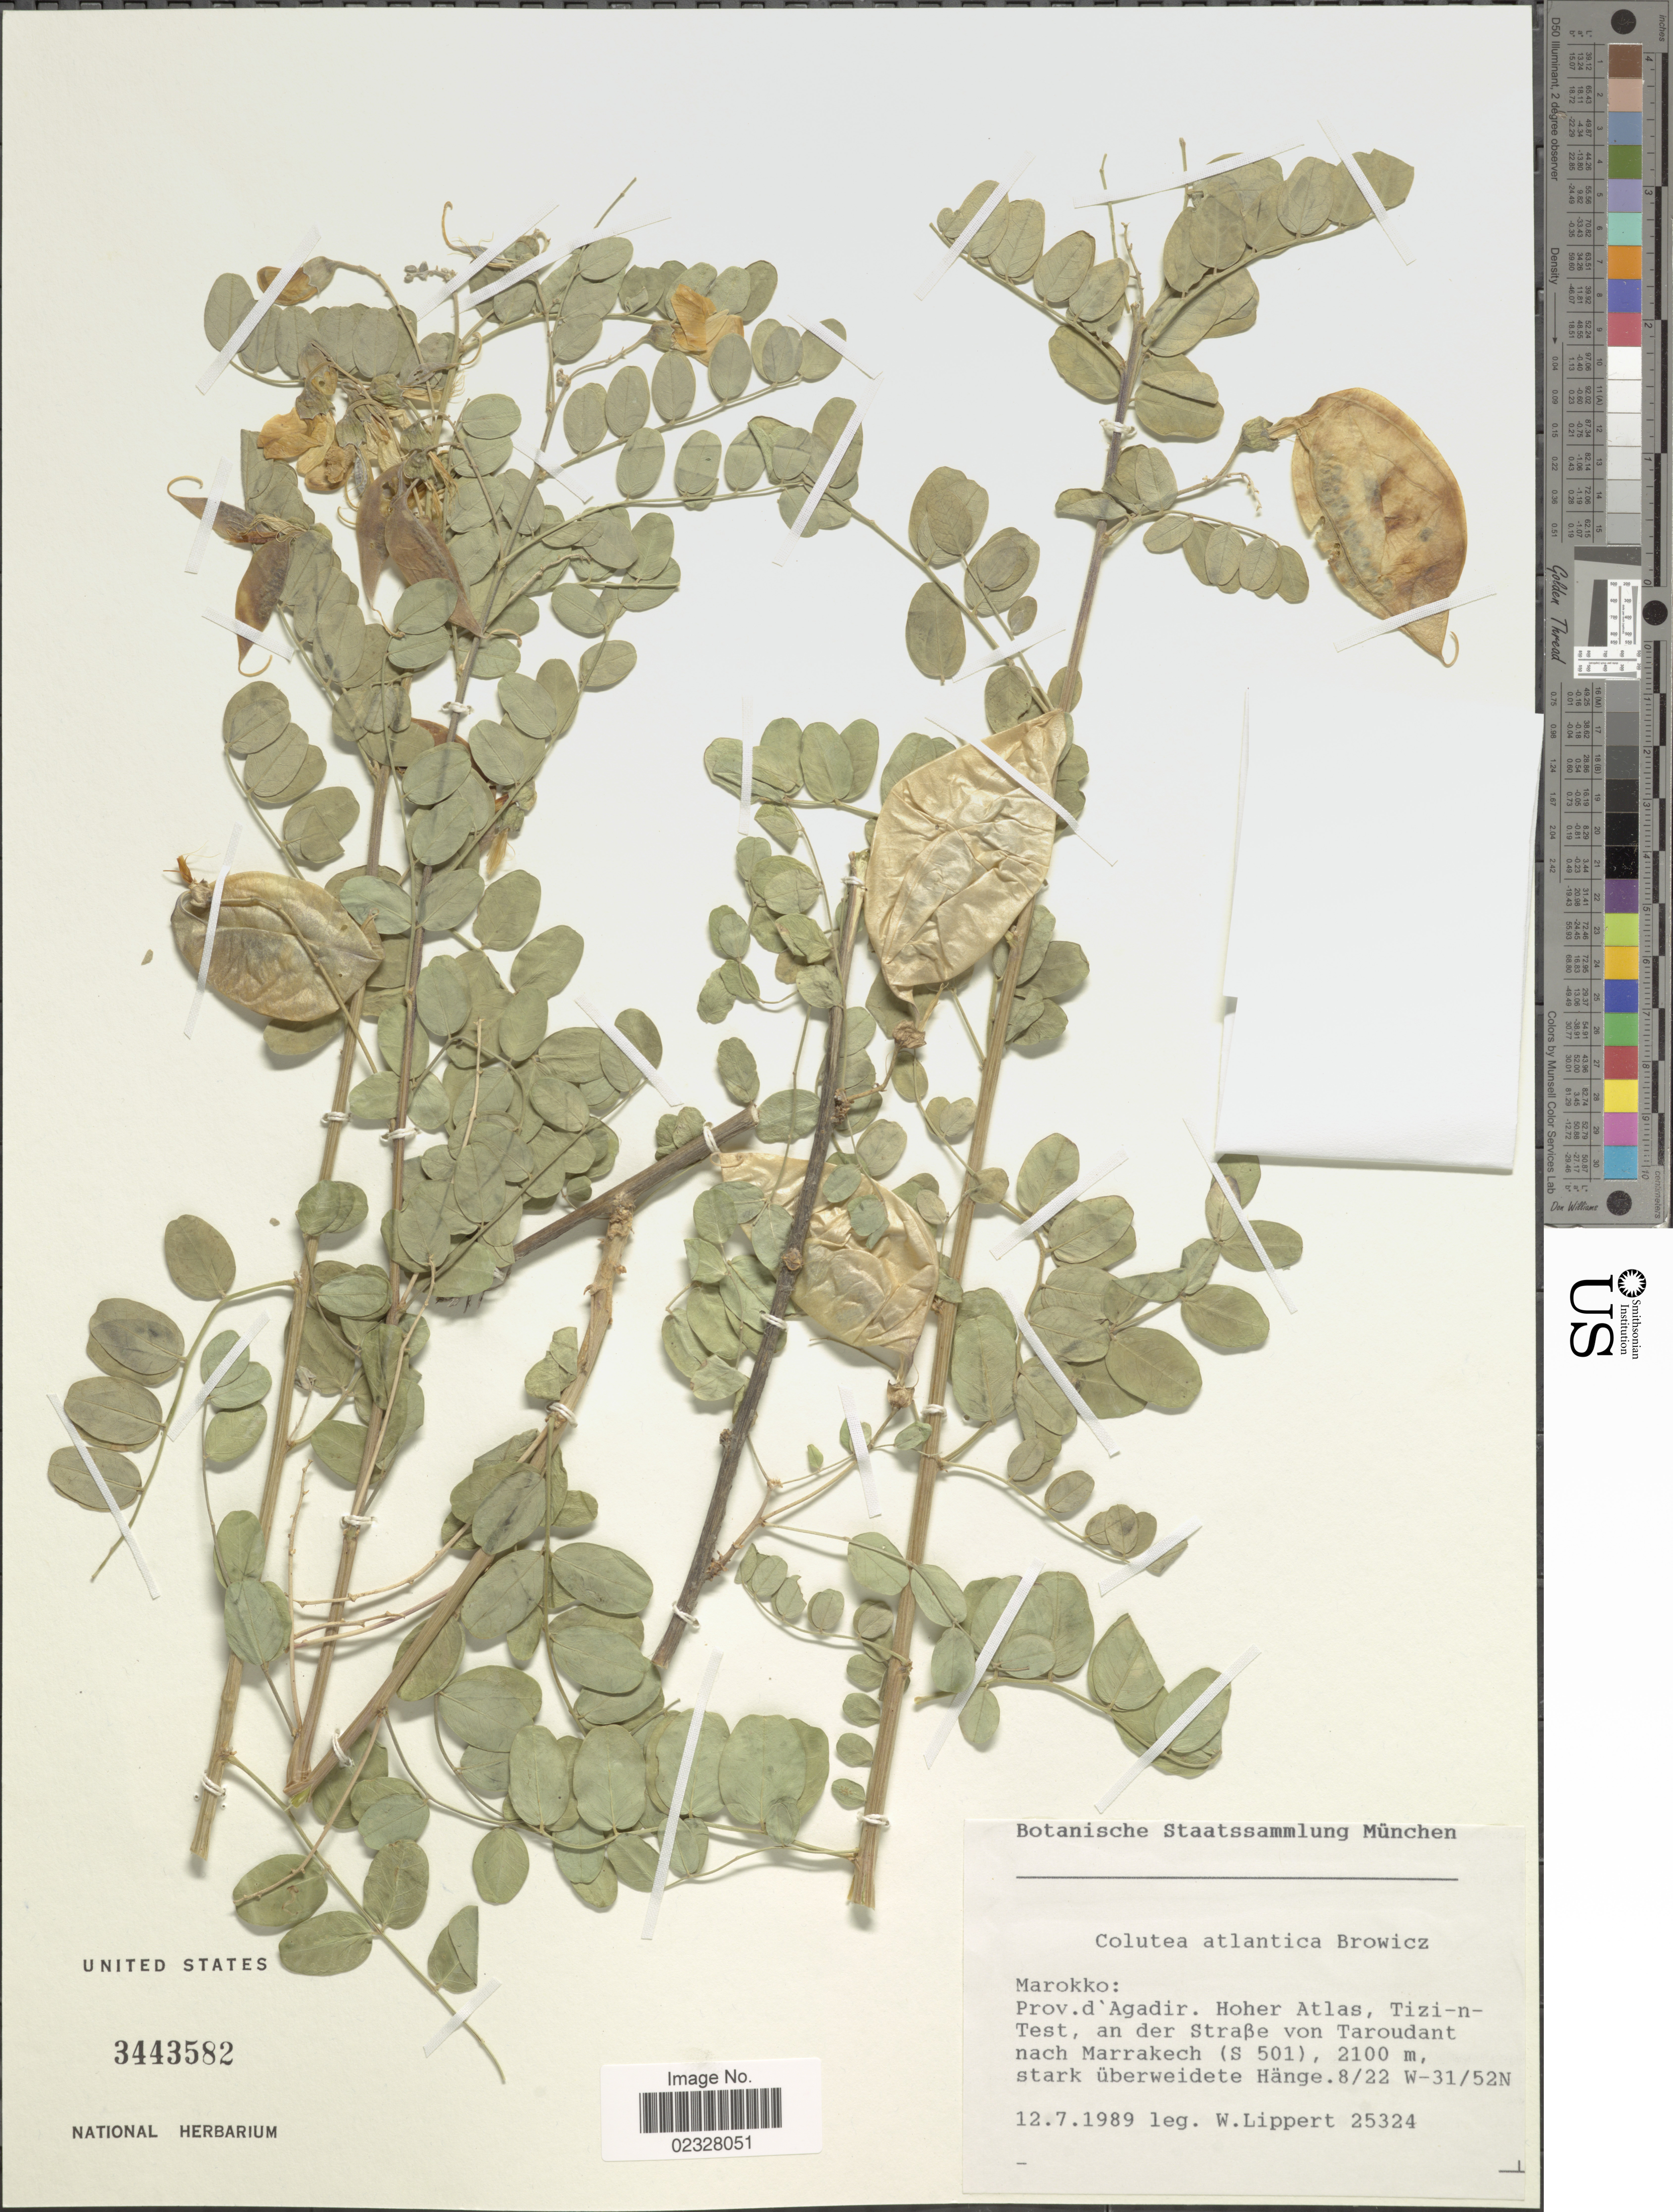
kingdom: Plantae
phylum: Tracheophyta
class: Magnoliopsida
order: Fabales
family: Fabaceae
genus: Colutea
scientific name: Colutea atlantica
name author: Browicz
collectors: W. Lippert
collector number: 25324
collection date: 1989-07-12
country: Morocco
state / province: Marrakech-Tensift-Al Haouz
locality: Marokko: Prov. d'Agadir. hoher Atlas, Tizi-n-Test, an der Strabe von Taroudant nach Marrakech (S501)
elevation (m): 2100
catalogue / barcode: US 3443582